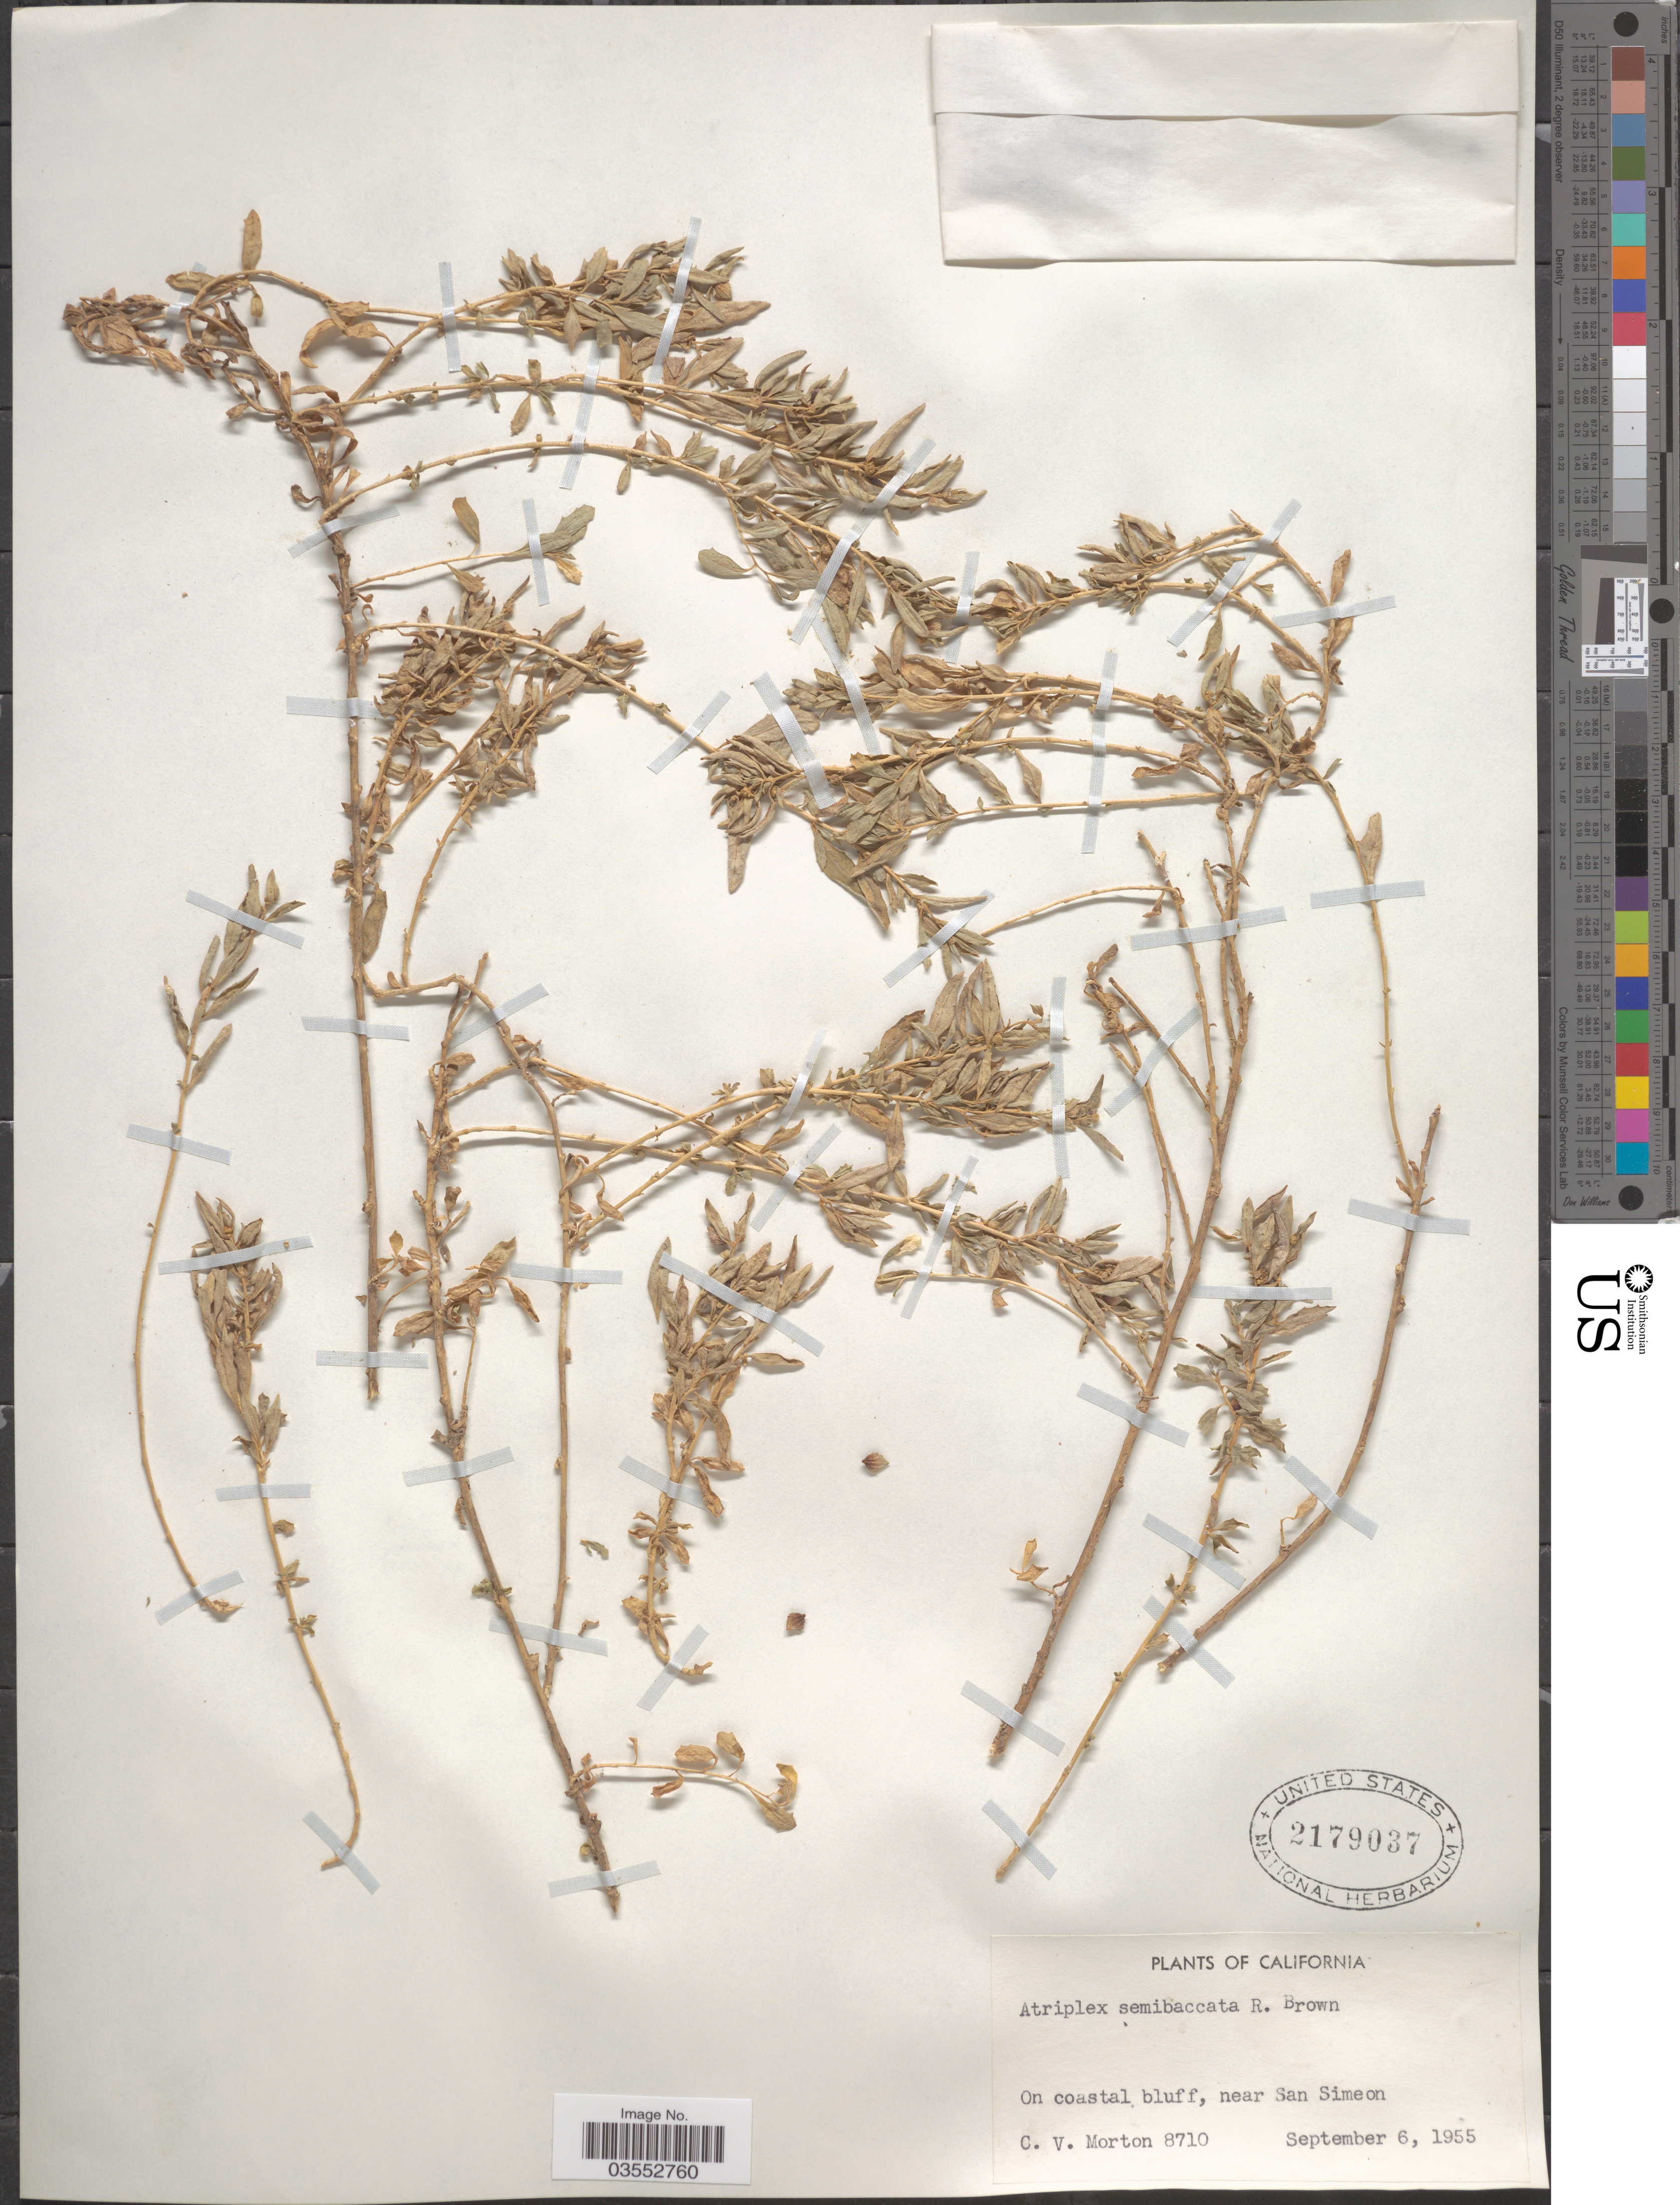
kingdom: Plantae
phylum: Tracheophyta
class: Magnoliopsida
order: Caryophyllales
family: Amaranthaceae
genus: Atriplex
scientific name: Atriplex semibaccata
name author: R. Br.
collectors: C. V. Morton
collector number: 8710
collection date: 1955-09-06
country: United States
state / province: California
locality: Near San Ramon.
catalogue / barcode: US 2179037